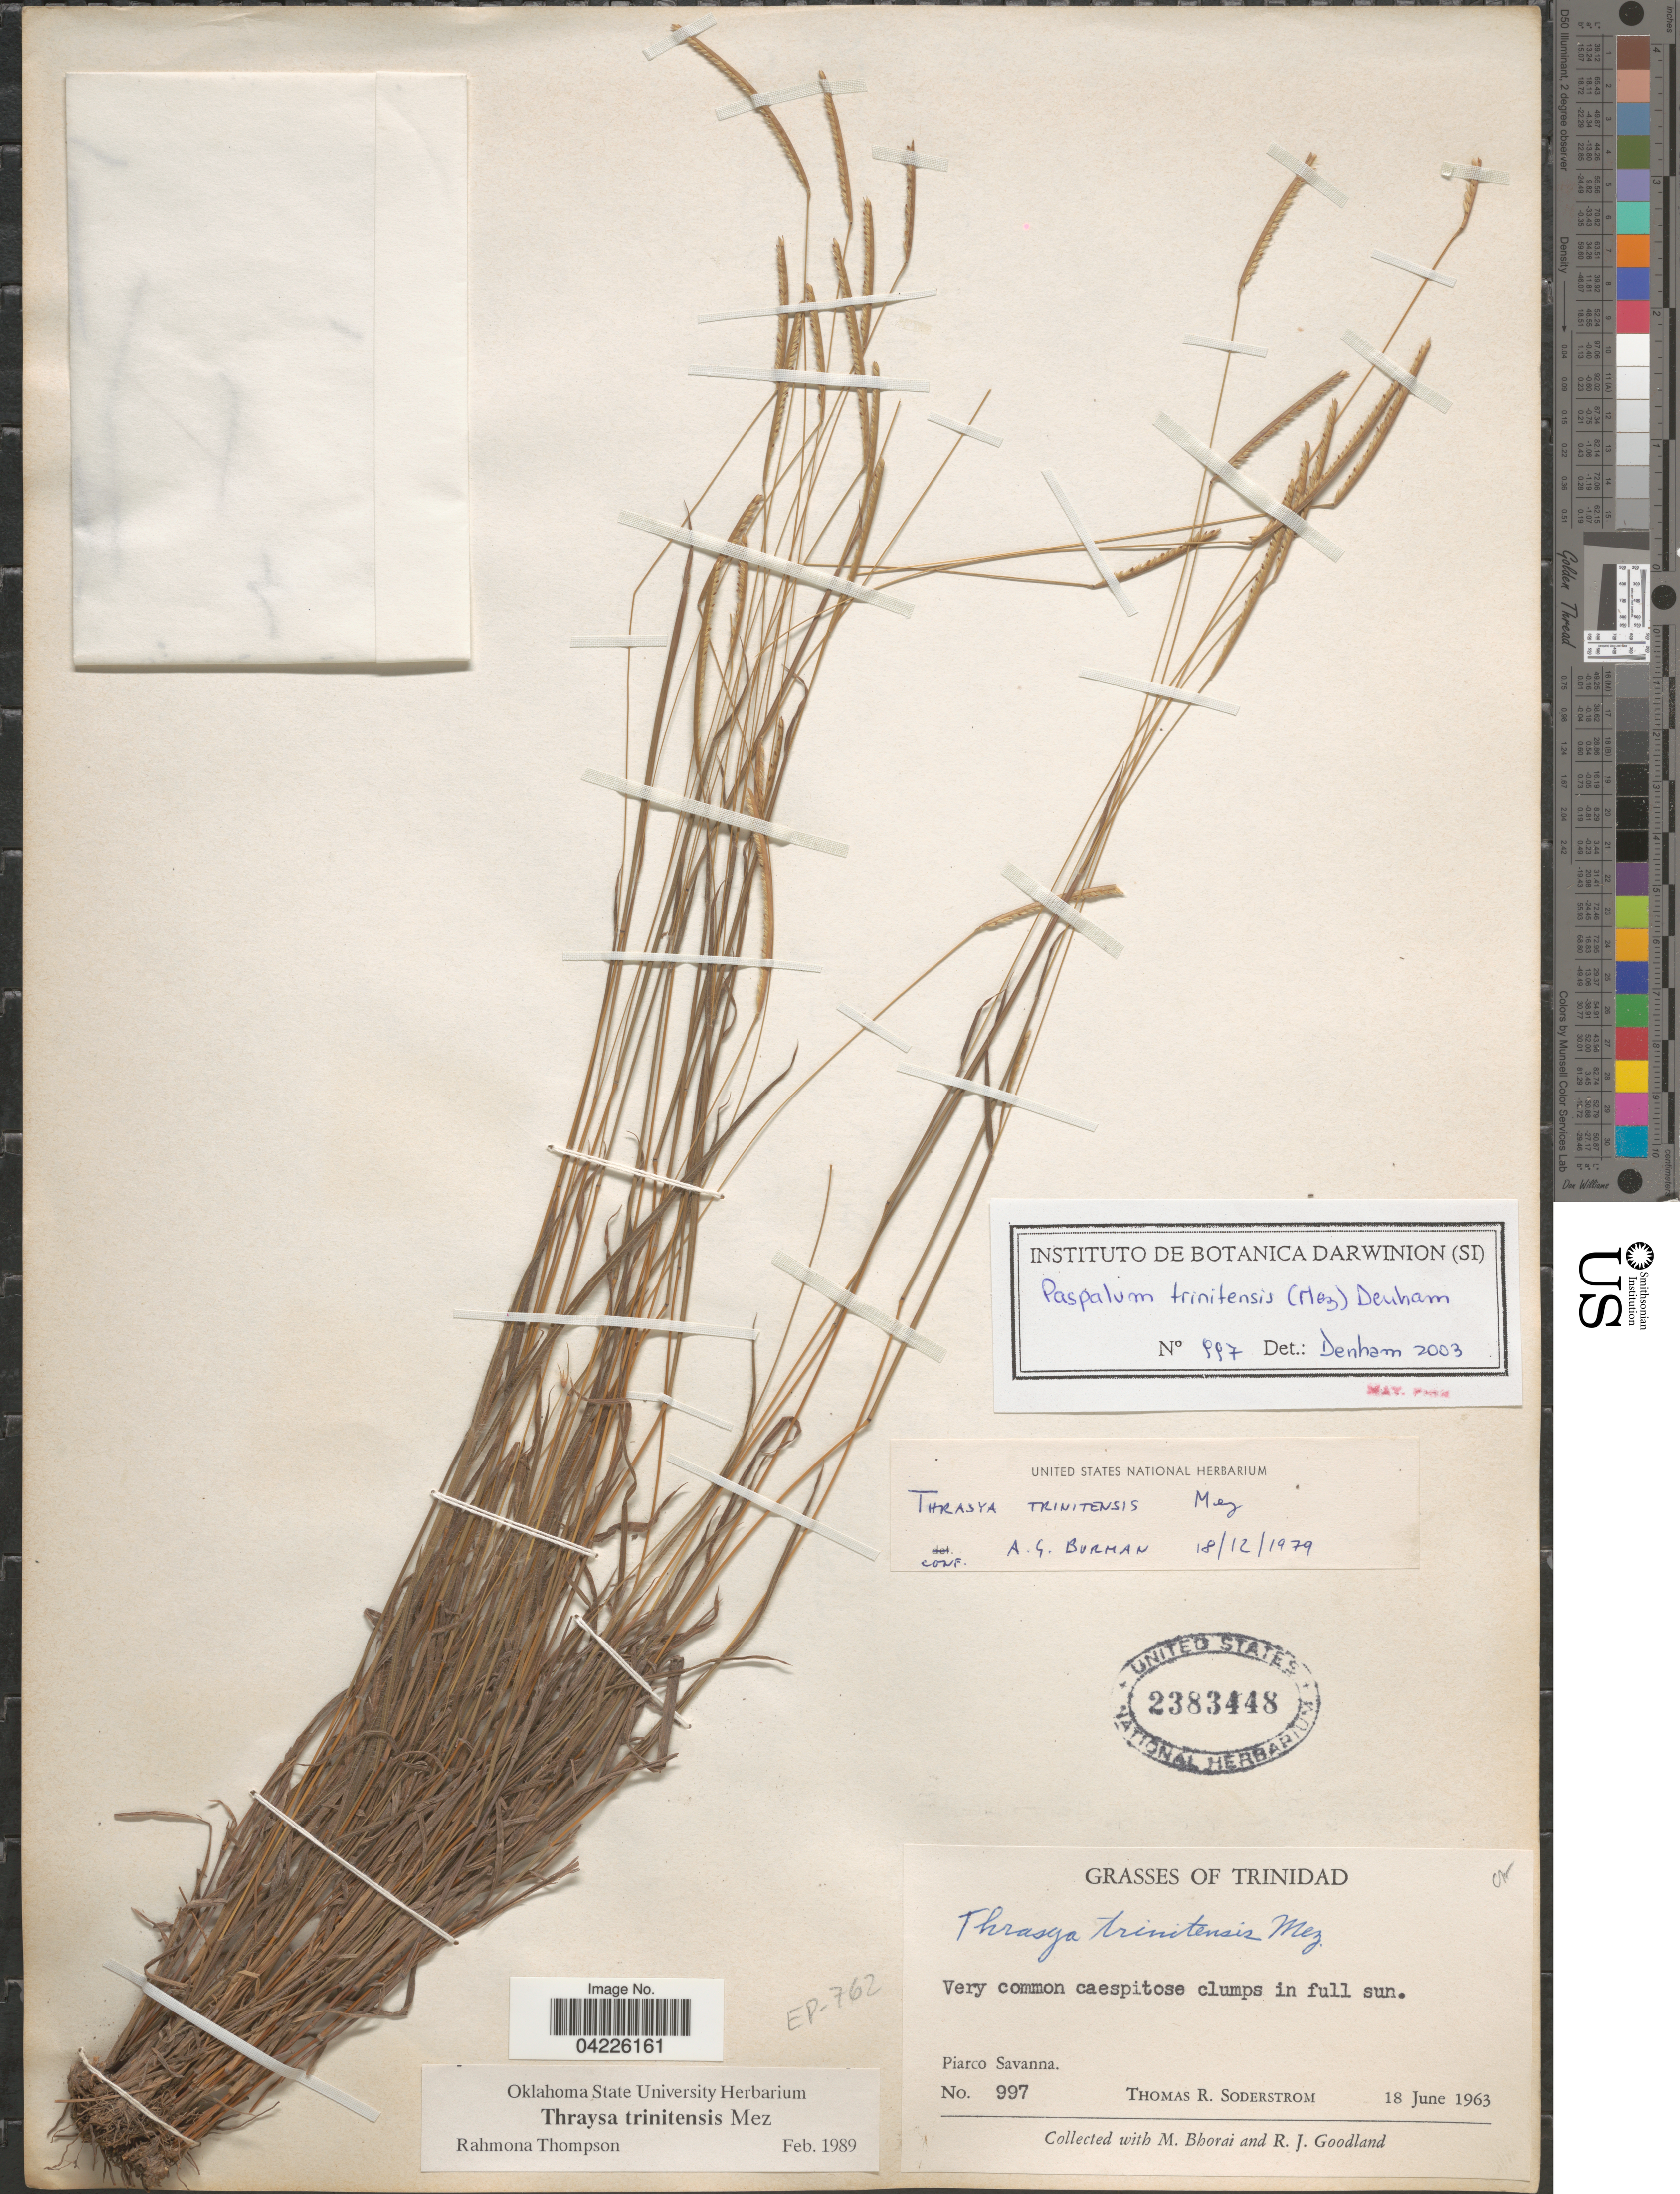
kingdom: Plantae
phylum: Tracheophyta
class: Liliopsida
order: Poales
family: Poaceae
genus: Paspalum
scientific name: Paspalum trinitense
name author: (Mez) S. Denham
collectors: T. R. Soderstrom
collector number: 997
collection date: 1963-06-18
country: Trinidad and Tobago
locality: Trinidad. Piarco Savanna.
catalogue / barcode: US 2383448